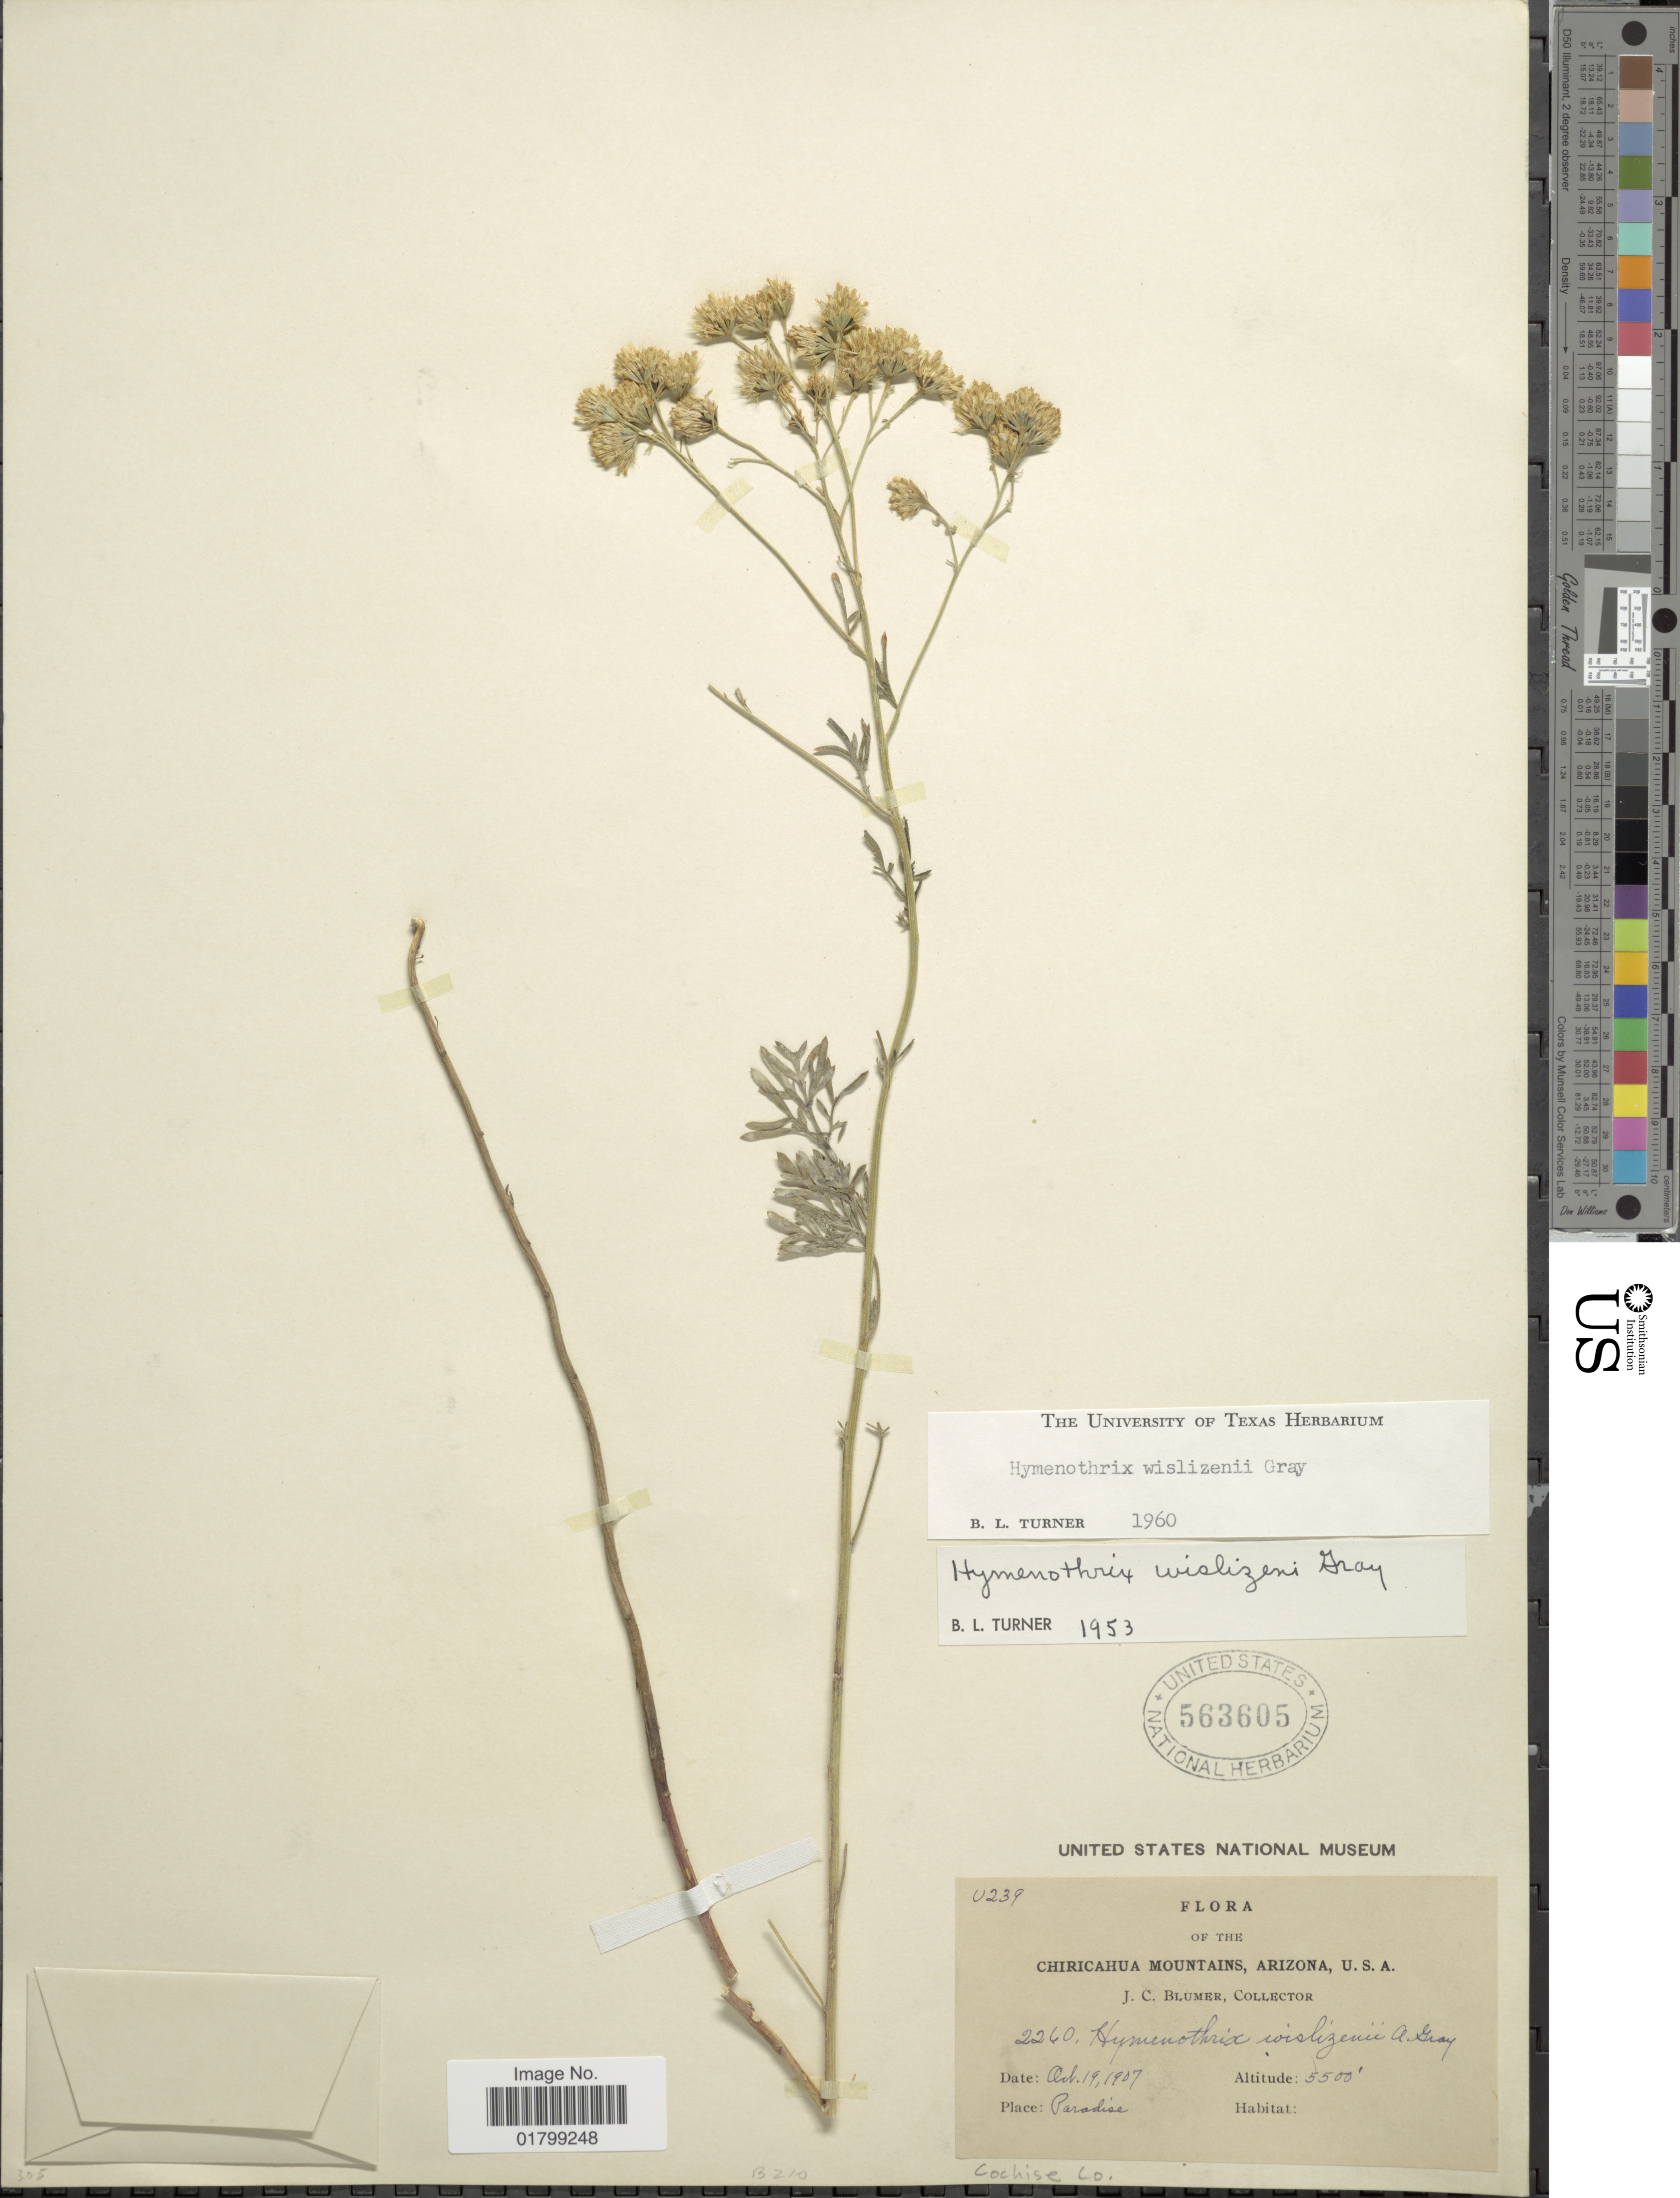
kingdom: Plantae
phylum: Tracheophyta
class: Magnoliopsida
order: Asterales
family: Asteraceae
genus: Hymenothrix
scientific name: Hymenothrix wislizenii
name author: A. Gray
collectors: J. C. Blumer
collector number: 2260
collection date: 1907-10-19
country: United States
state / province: Arizona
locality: Chiricahua Mountains, Paradise, Cochise Co.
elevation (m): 1676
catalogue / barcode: US 563605